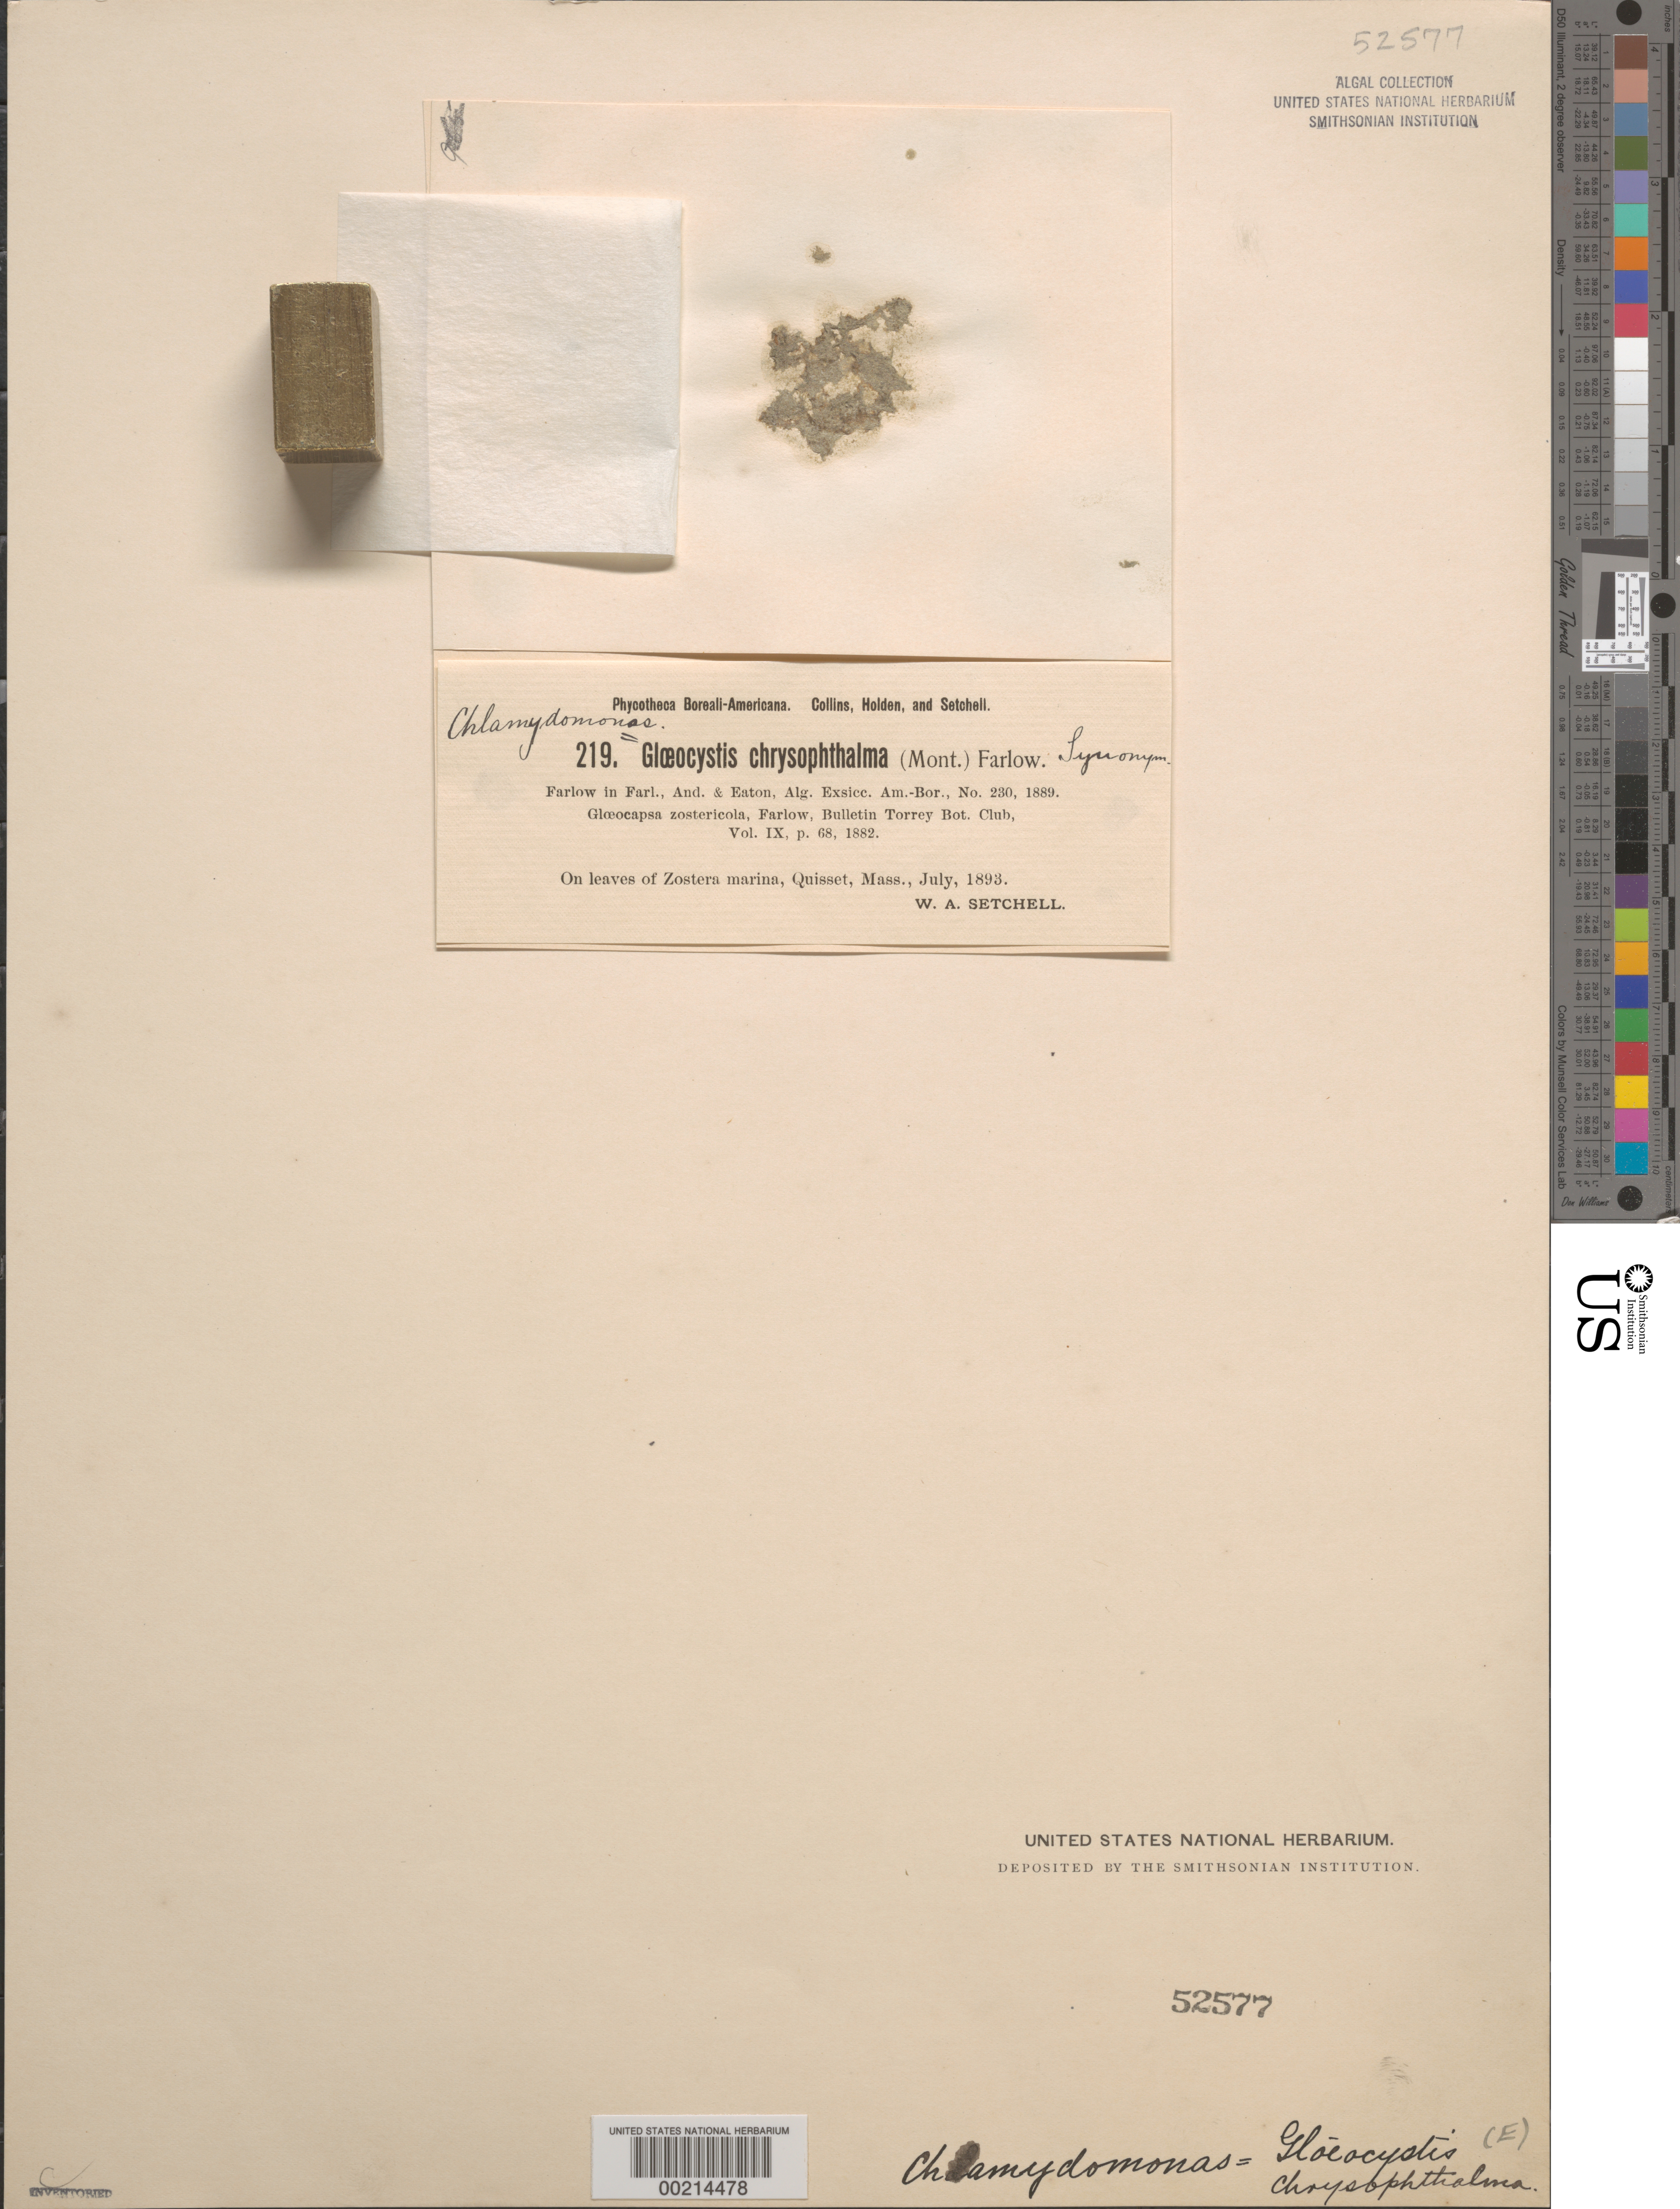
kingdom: Plantae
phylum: Chlorophyta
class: Chlorophyceae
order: Volvocales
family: Chlamydomonadaceae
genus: Chlamydomonas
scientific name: Chlamydomonas chrysophthalma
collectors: W. Setchell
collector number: PB-A 219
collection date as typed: Jul 1893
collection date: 1893-07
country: United States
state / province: Massachusetts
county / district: Barnstable County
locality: Quissett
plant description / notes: Collins, Holden & Setchell, Phycotheca Boreali-Americana, as Gloeocystis chrysophthalma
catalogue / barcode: US 52577